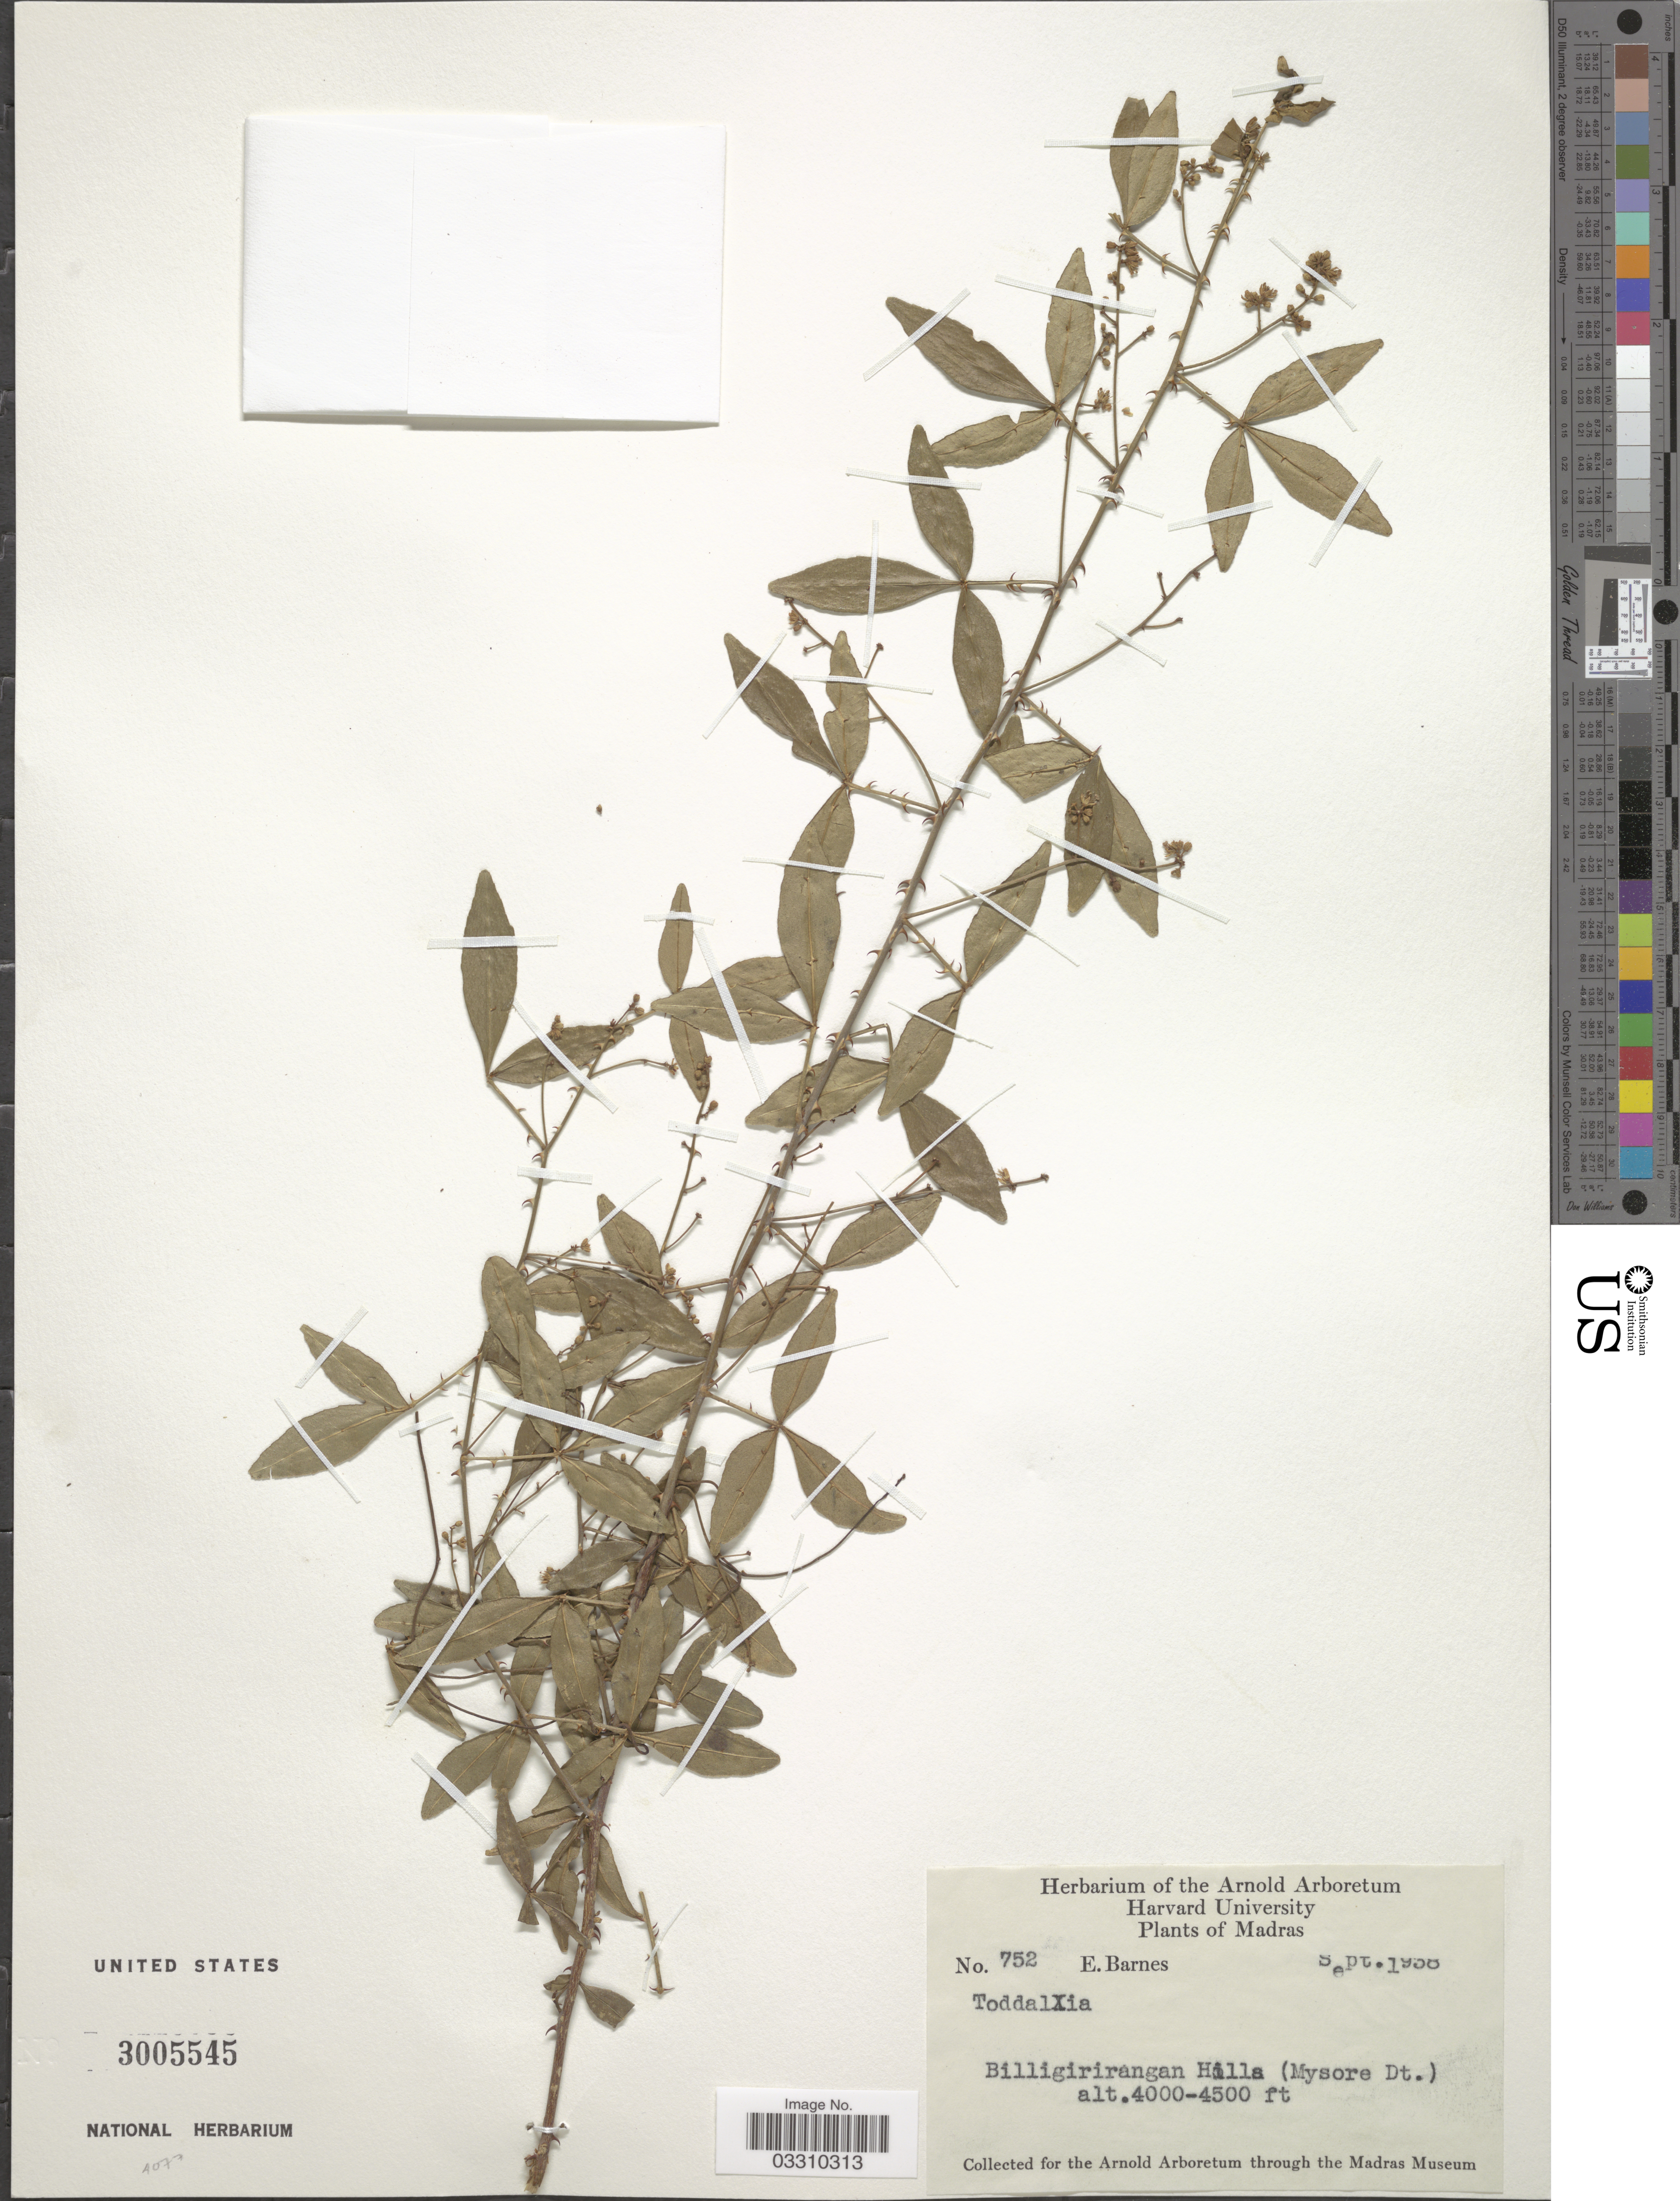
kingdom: Plantae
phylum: Tracheophyta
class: Magnoliopsida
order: Sapindales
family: Rutaceae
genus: Zanthoxylum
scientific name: Zanthoxylum sp.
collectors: E. Barnes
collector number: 752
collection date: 1938-09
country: India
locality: Madras. Billigiriangan Hills (Mysor Dt.).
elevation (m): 1219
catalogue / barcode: US 3005545